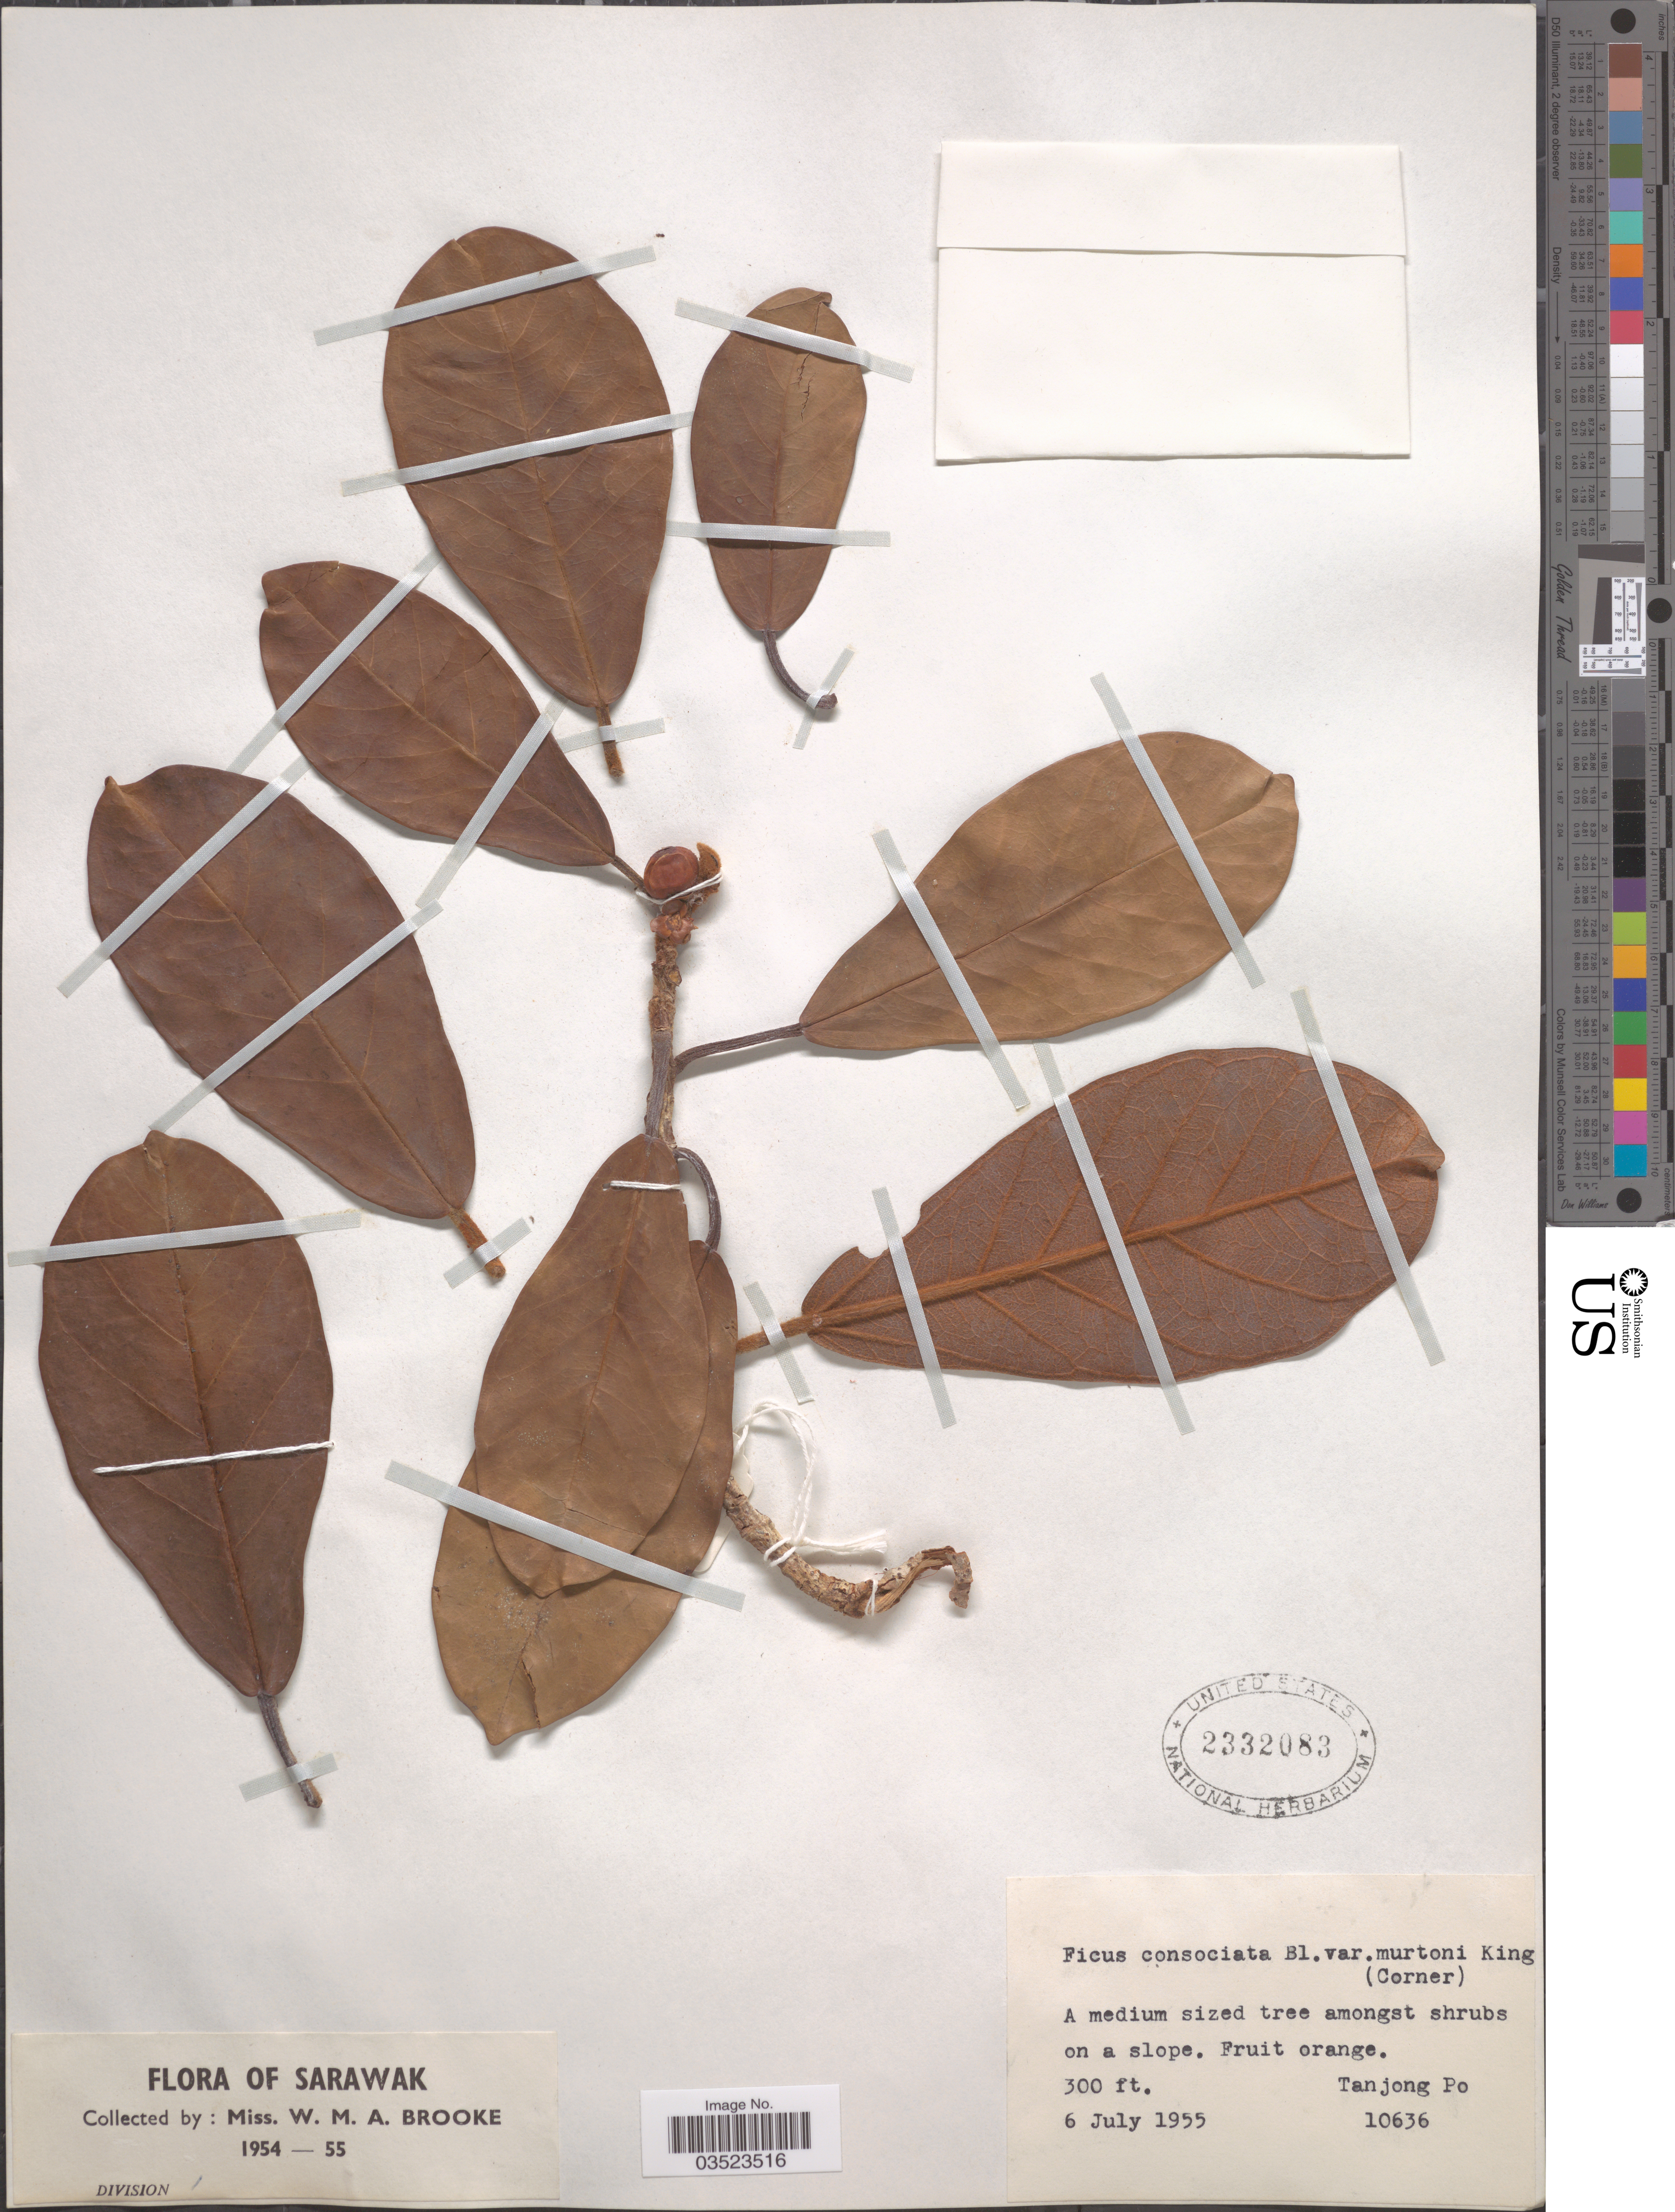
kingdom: Plantae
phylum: Tracheophyta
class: Magnoliopsida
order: Rosales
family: Moraceae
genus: Ficus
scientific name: Ficus consociata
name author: Blume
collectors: W. Brooke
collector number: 10636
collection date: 1955-07-06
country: Malaysia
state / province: Sarawak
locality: Tanjong Po.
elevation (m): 91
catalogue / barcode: US 2332083